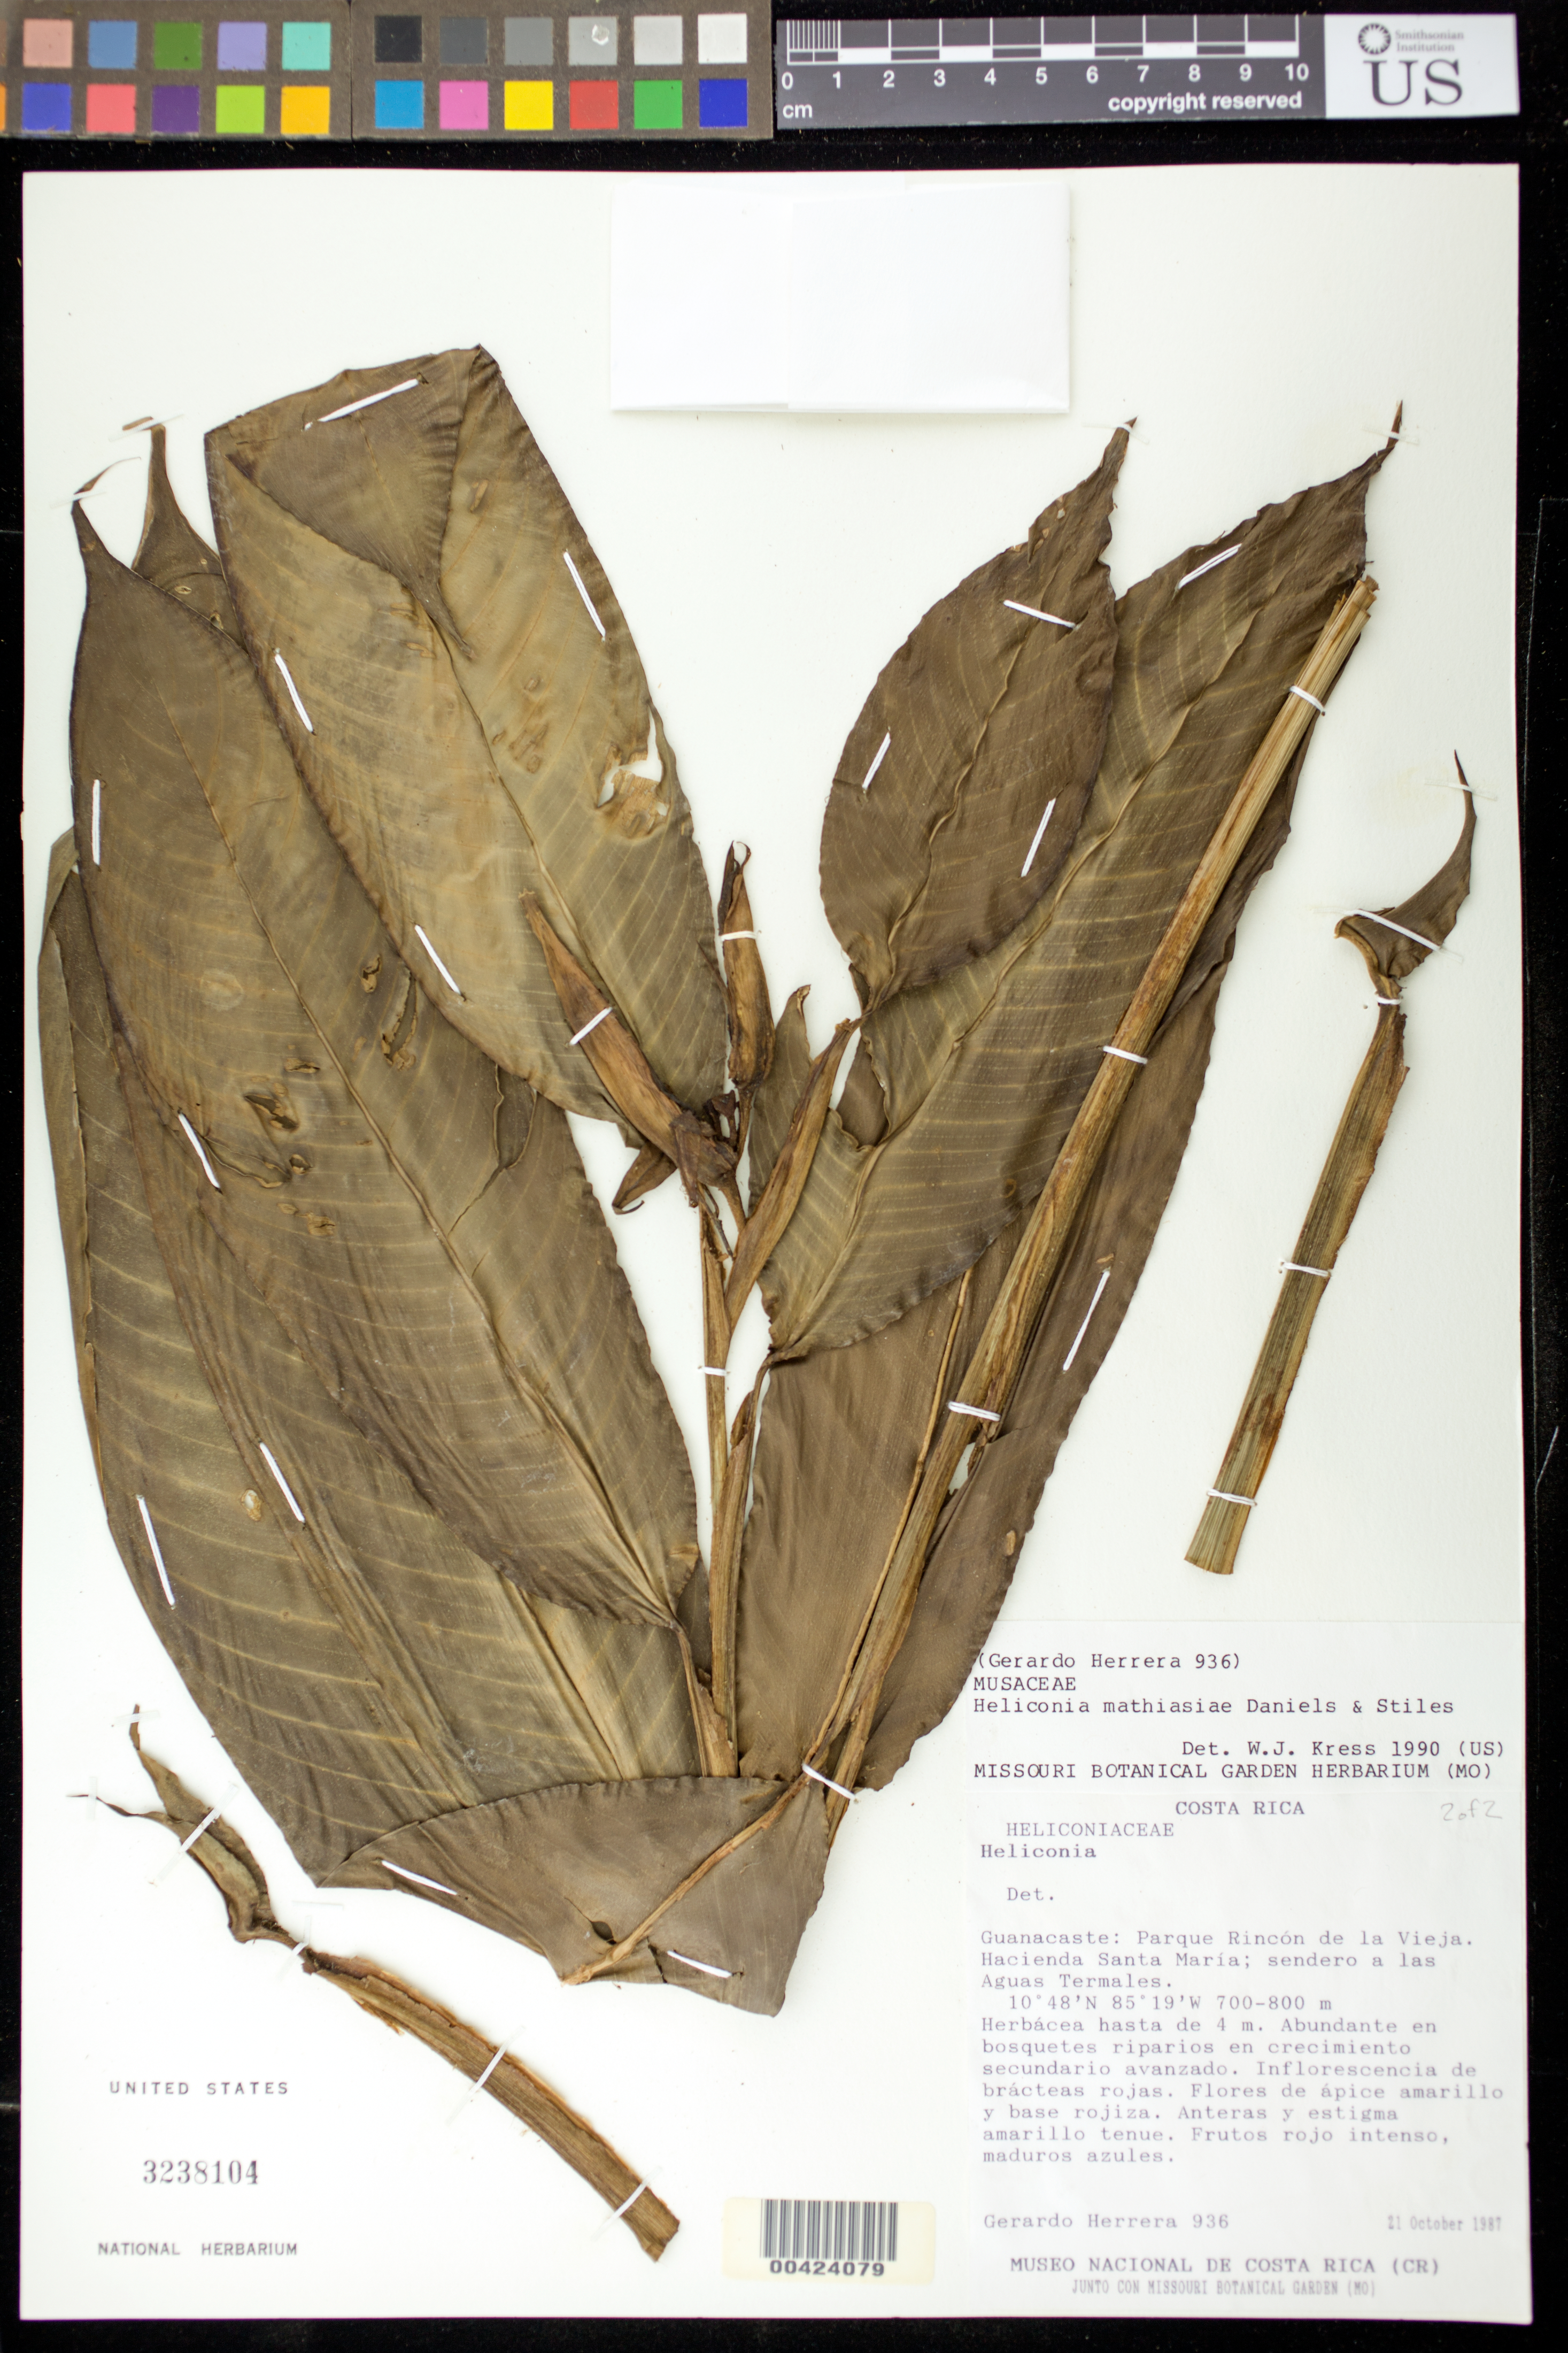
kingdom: Plantae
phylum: Tracheophyta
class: Liliopsida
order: Zingiberales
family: Heliconiaceae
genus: Heliconia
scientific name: Heliconia mathiasiae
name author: G.S. Daniels & F.G. Stiles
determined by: Kress, W. J., (US), Smithsonian Institution - National Museum of Natural History (UNITED STATES)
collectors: G. Herrera Ch.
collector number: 936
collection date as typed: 21 Oct 1987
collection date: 1987-10-21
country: Costa Rica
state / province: Guanacaste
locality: Parque Rincon de La Vieja. Hacienda Santa Maria; Sendero a Las Aguas Termales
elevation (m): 700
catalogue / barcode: US 3238104